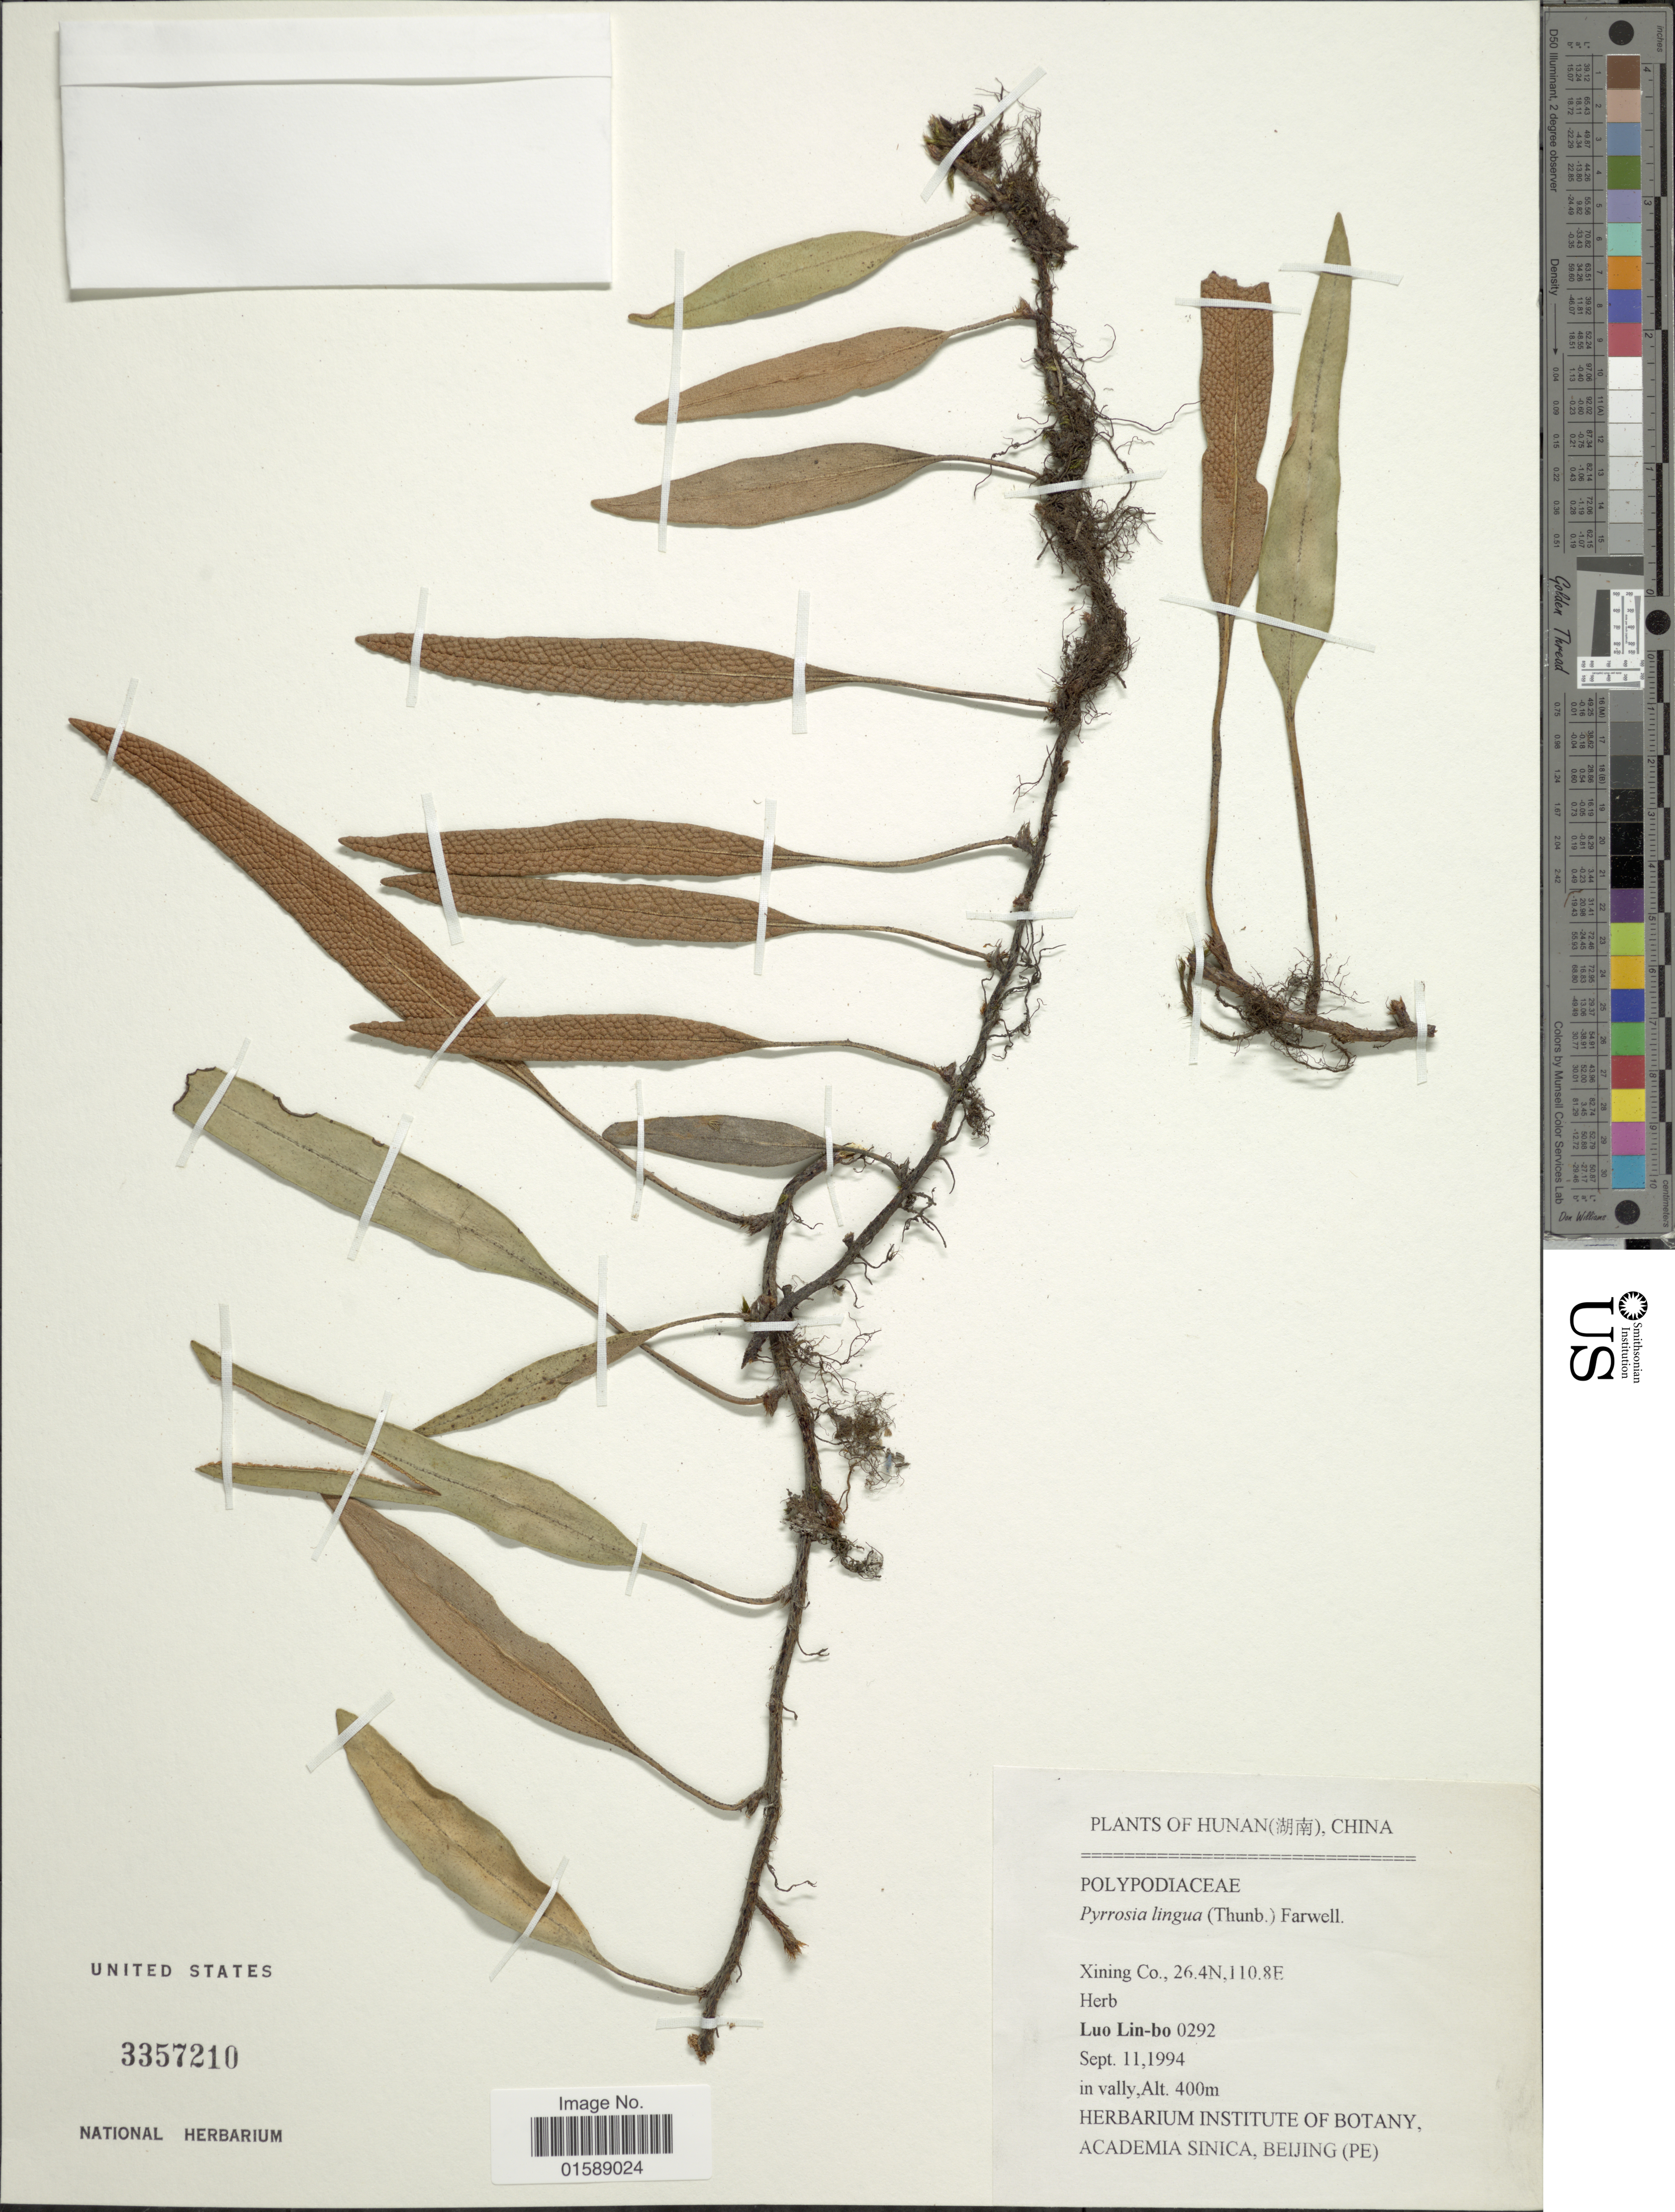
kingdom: Plantae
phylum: Tracheophyta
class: Polypodiopsida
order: Polypodiales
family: Polypodiaceae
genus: Pyrrosia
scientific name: Pyrrosia lingua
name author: (Thurb.) Farw.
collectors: L. B. Luo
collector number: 0292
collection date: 1994-09-11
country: China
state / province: Hunan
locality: Xining Co.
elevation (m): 400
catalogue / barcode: US 3357210